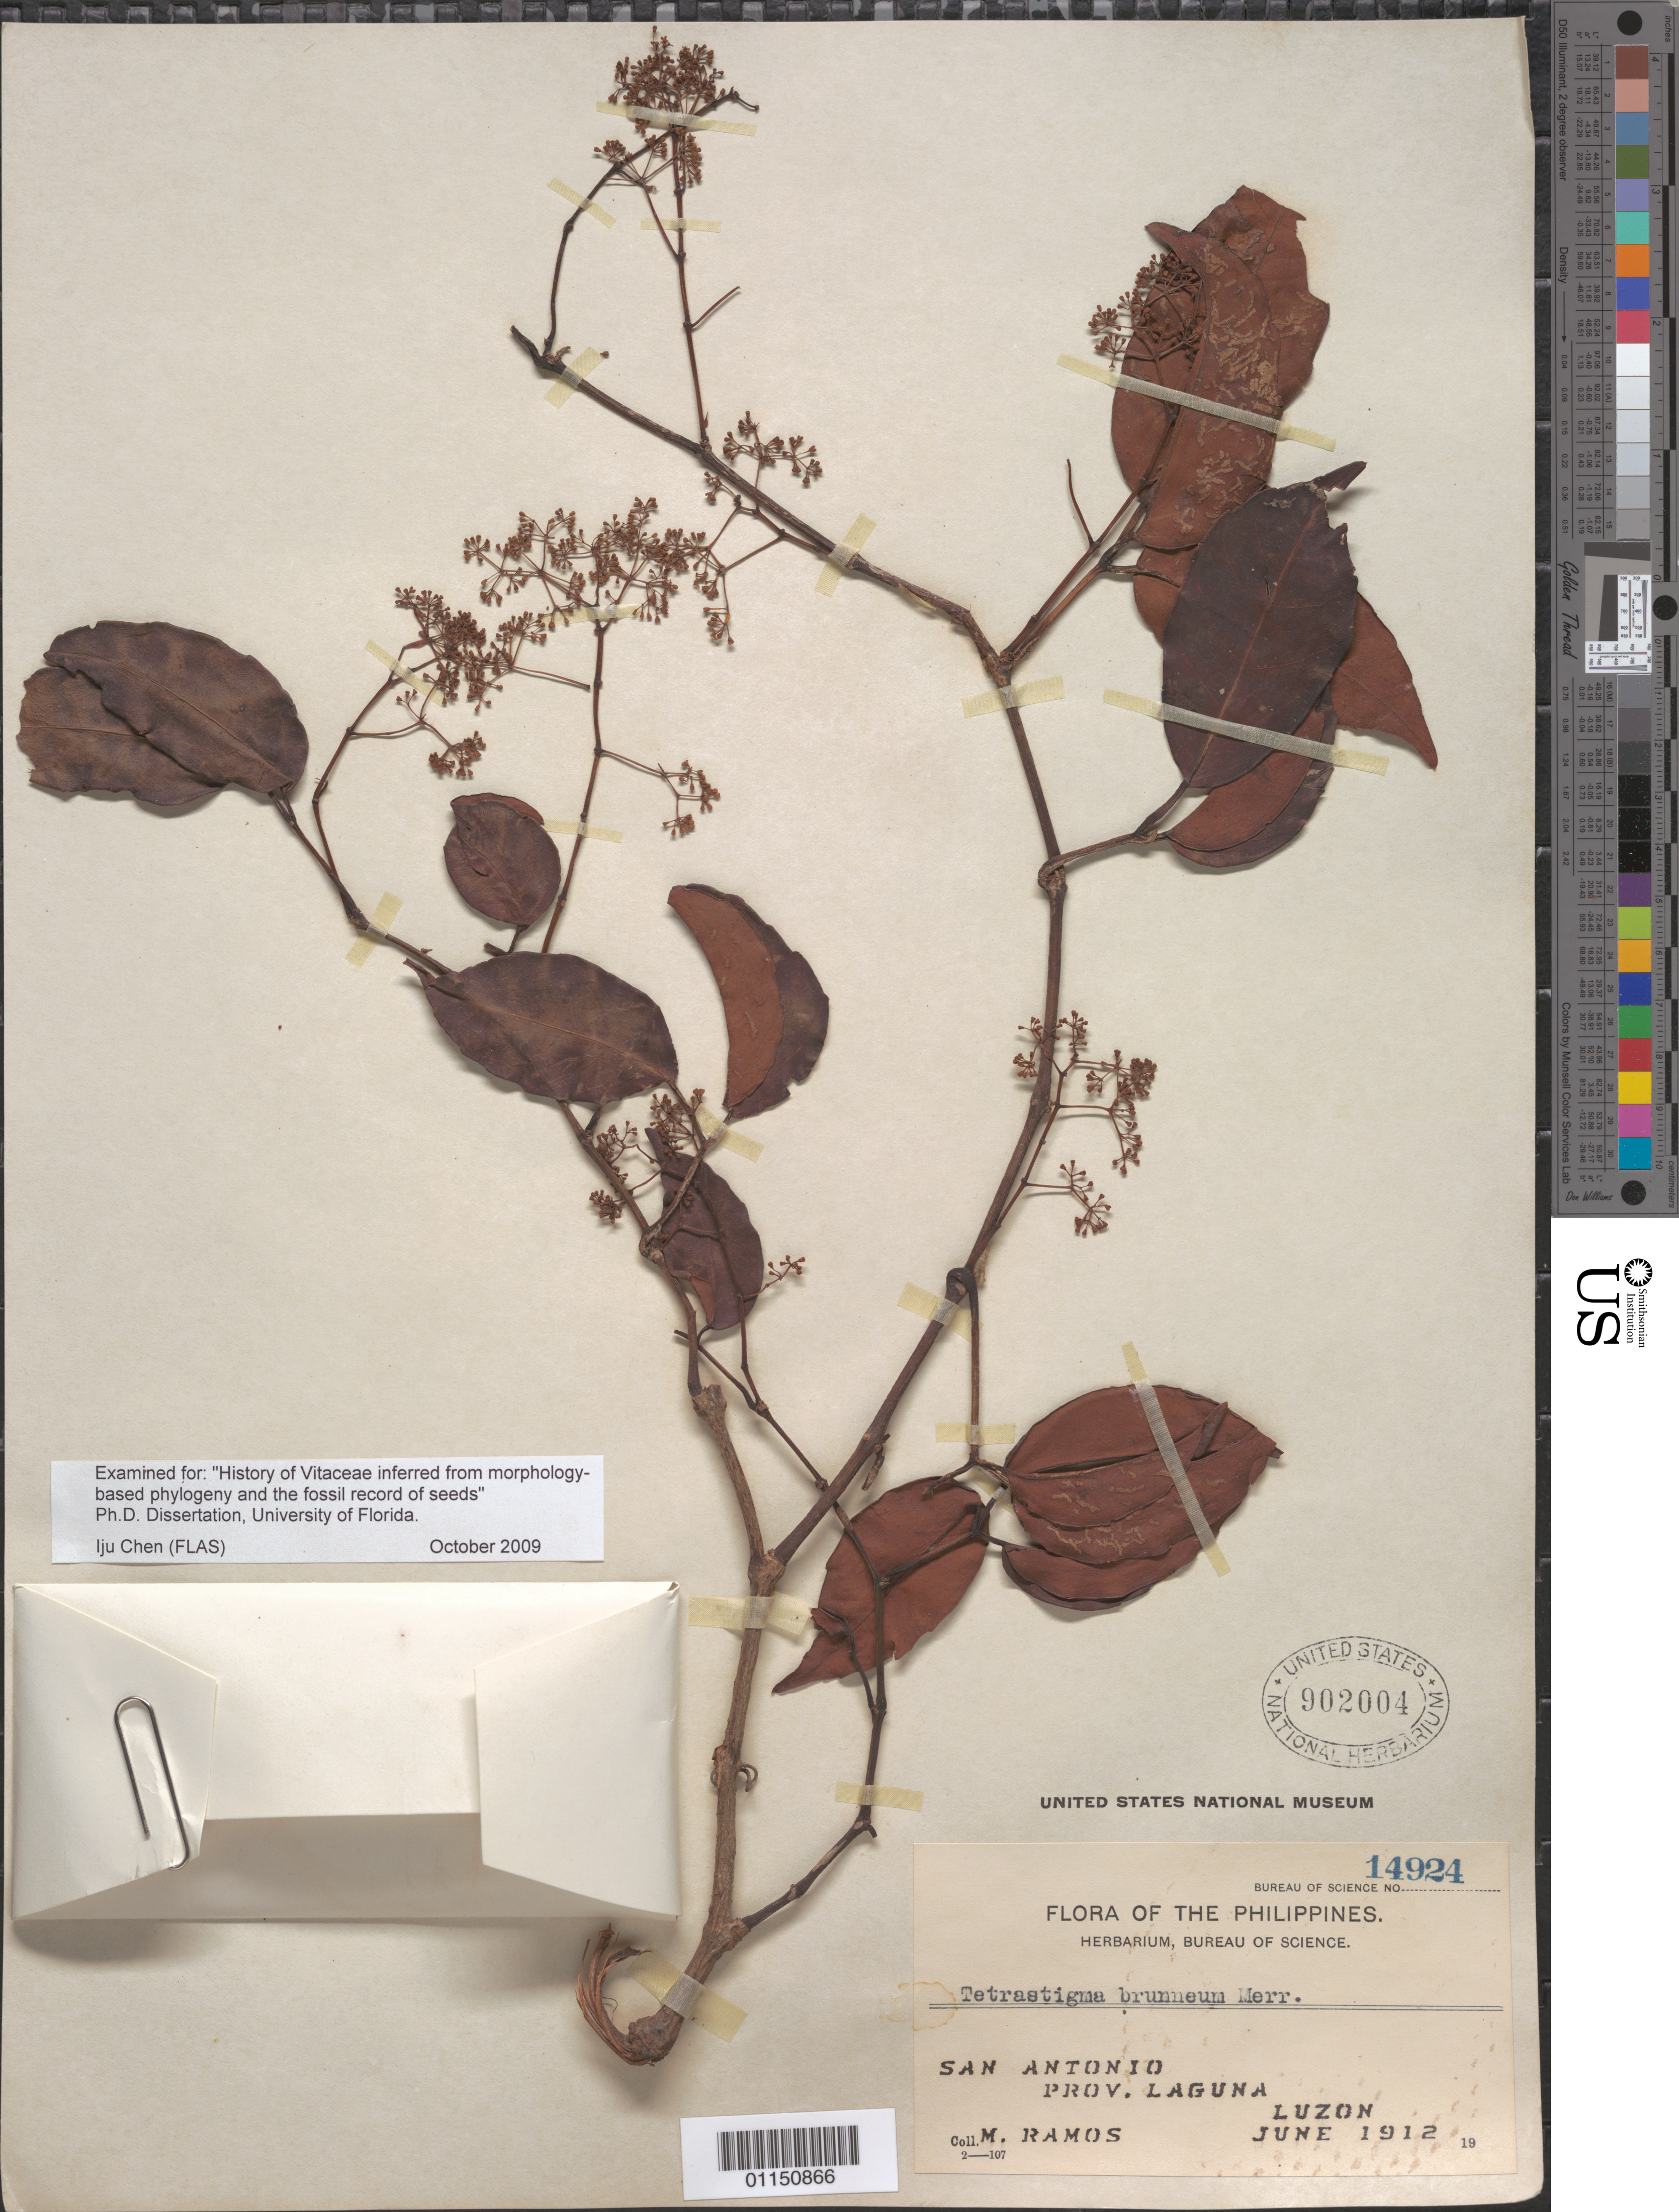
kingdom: Plantae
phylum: Tracheophyta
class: Magnoliopsida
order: Vitales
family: Vitaceae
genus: Tetrastigma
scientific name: Tetrastigma brunneum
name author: Merr.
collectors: M. Ramos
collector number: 14924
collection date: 1912-06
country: Philippines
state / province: Calabarzon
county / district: Laguna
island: Luzon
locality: San Antonio. Luzon.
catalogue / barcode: US 902004